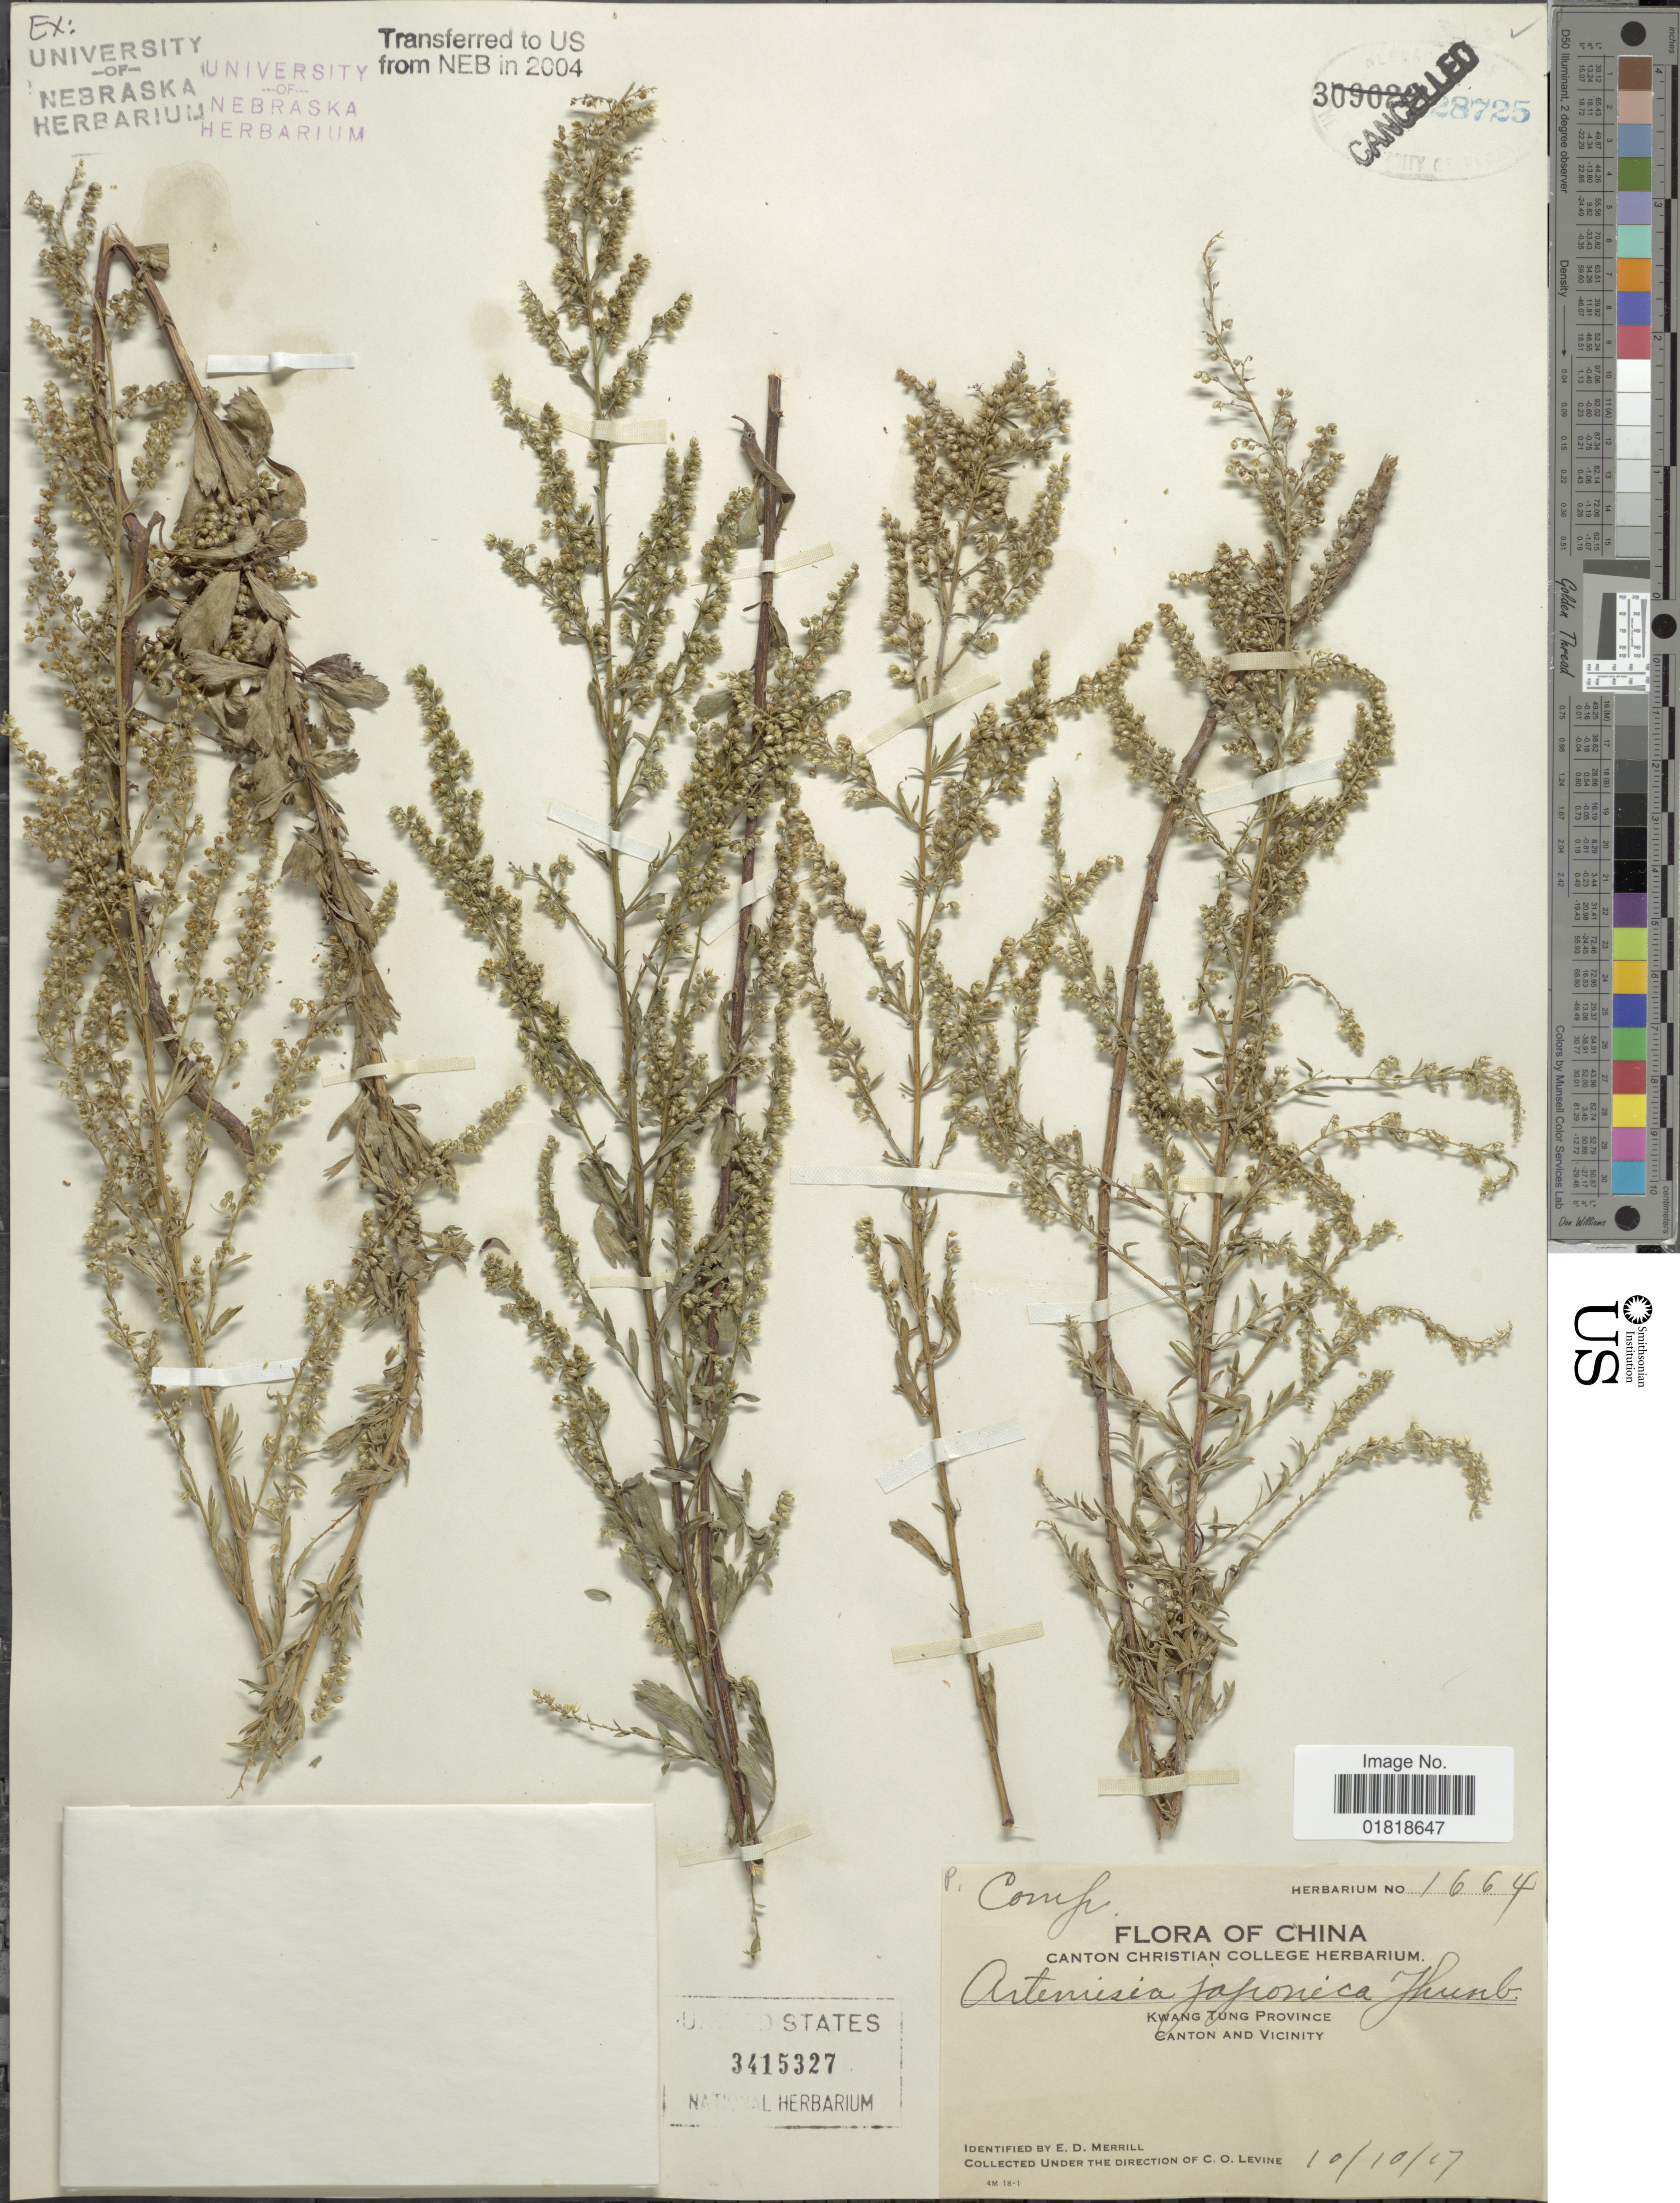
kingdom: Plantae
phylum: Tracheophyta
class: Magnoliopsida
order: Asterales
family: Asteraceae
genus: Artemisia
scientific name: Artemisia japonica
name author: Thunb.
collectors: C. O. Levine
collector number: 1664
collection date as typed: Transcribed d/m/y: 10/10/17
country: China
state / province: Guangdong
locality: Kwang Tung Province, Canton and vicinity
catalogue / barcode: US 3415327